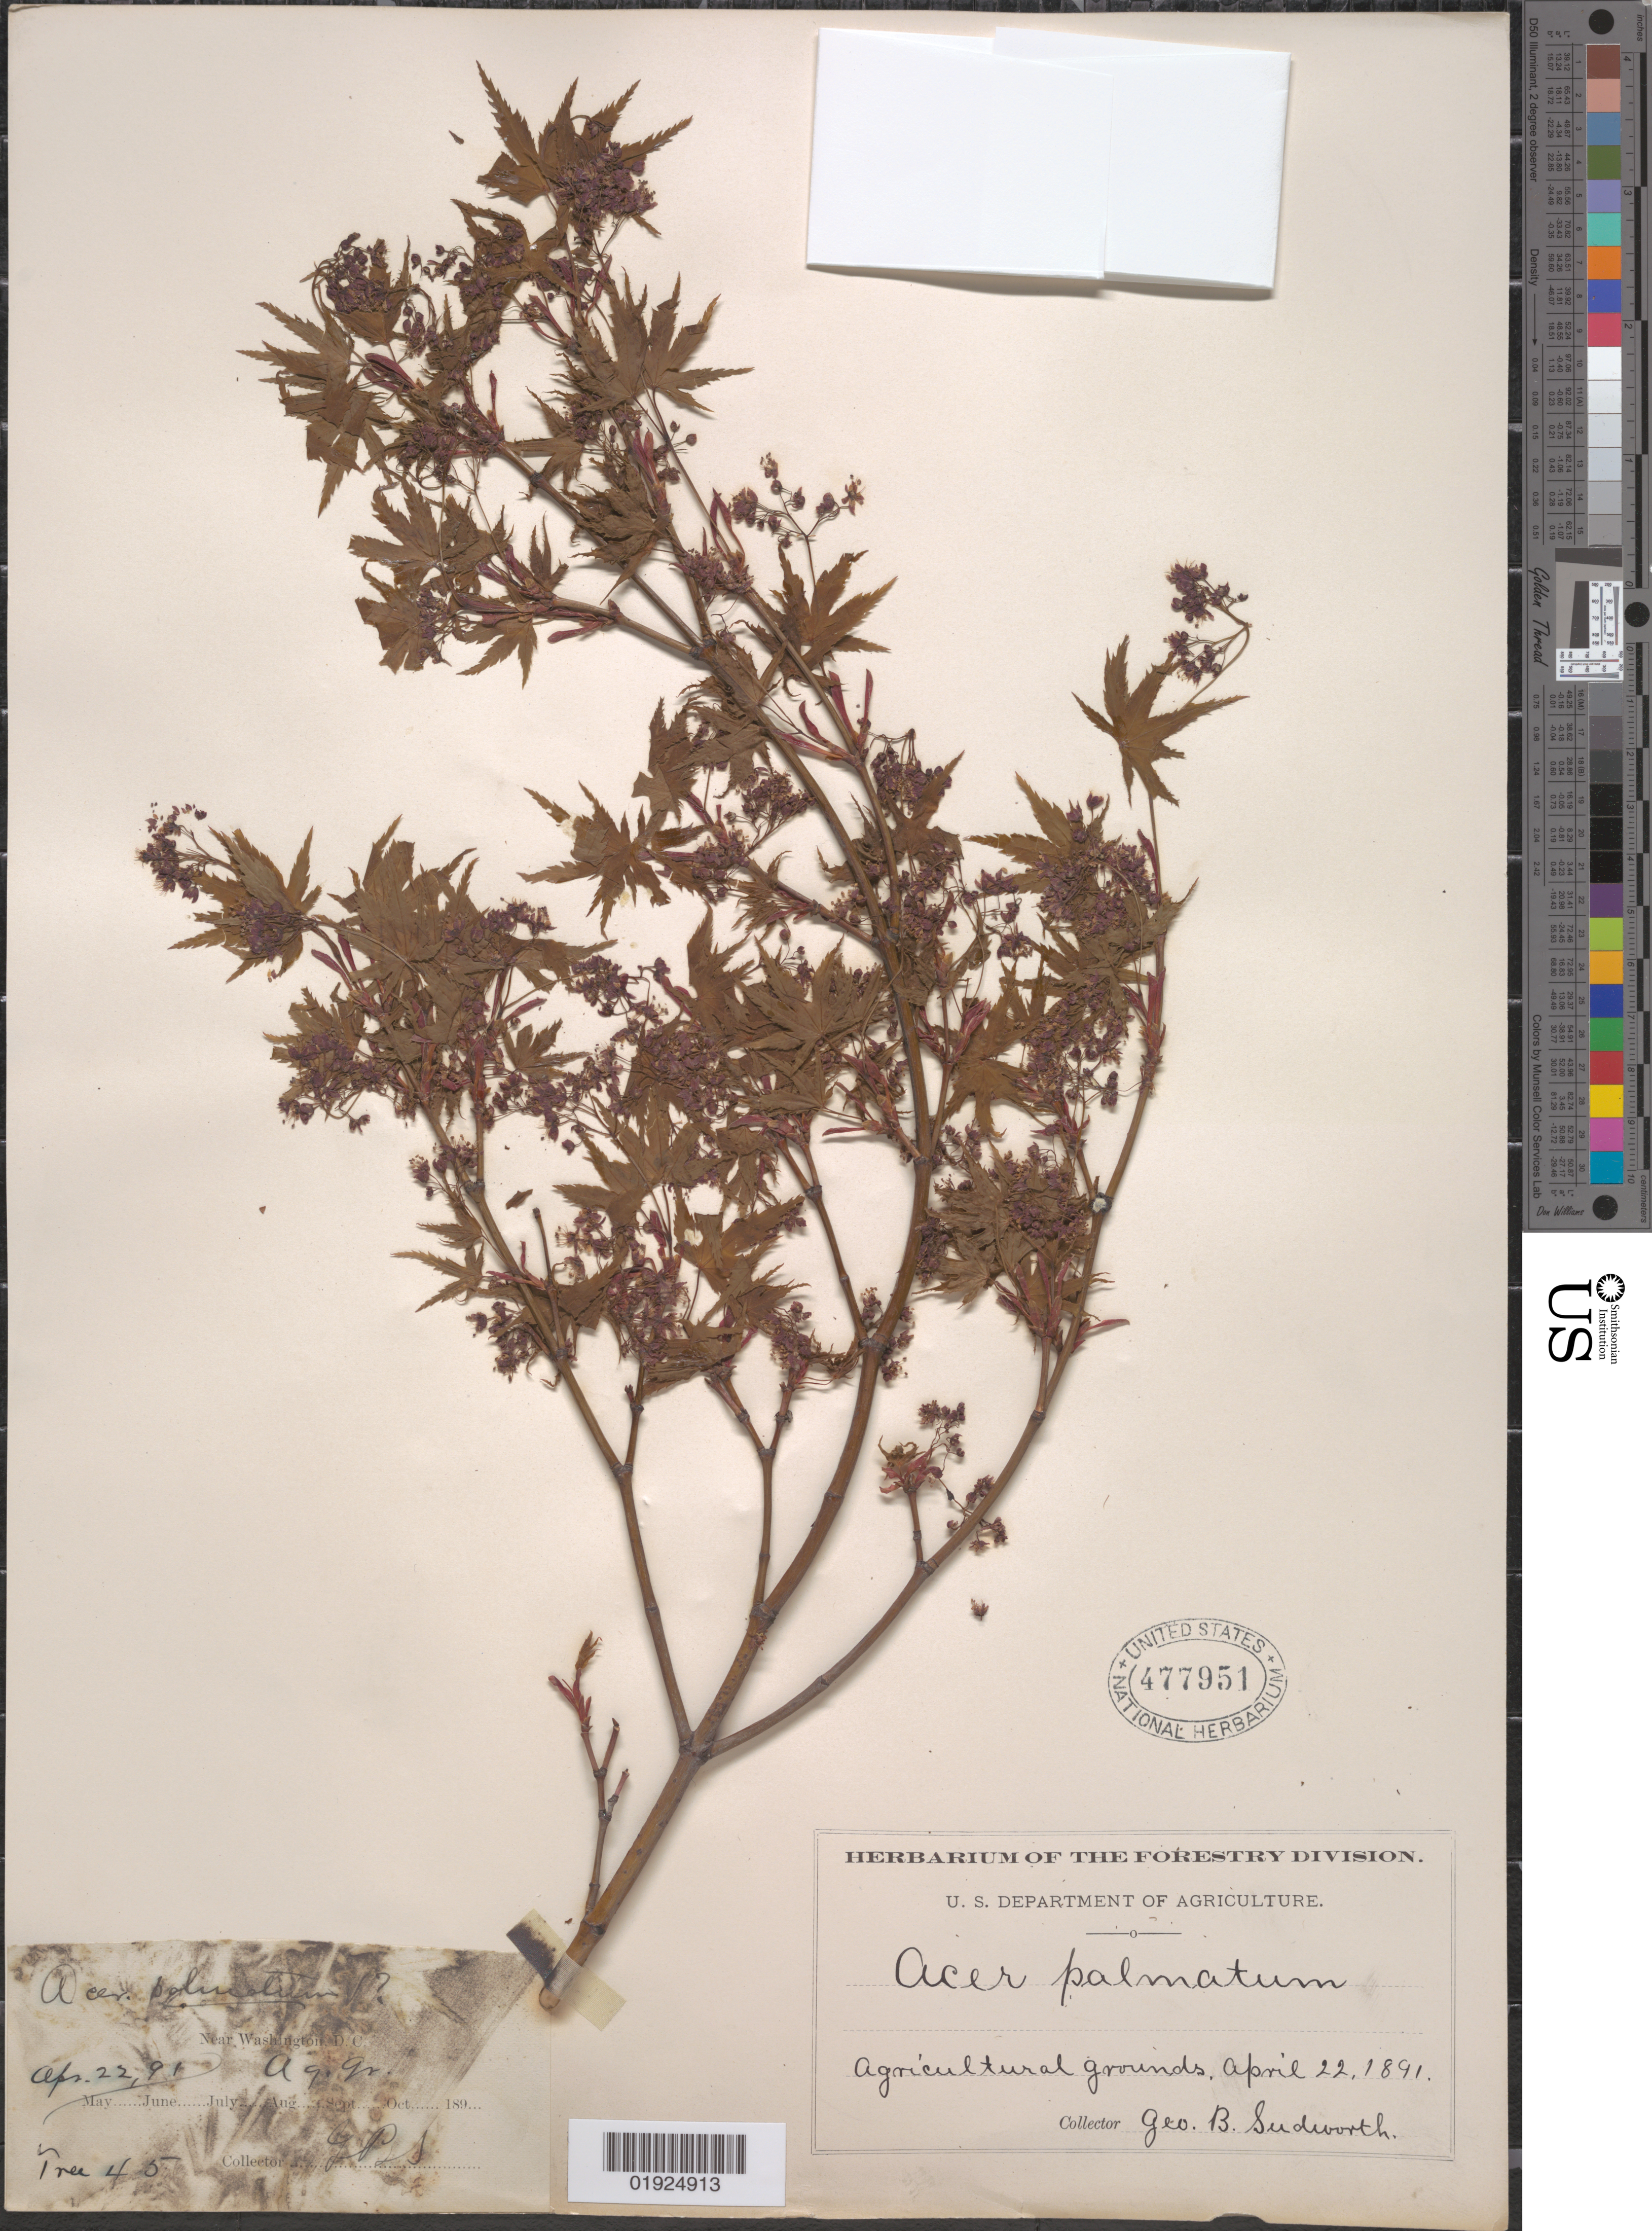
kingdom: Plantae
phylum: Tracheophyta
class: Magnoliopsida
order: Sapindales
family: Sapindaceae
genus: Acer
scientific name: Acer palmatum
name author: Thunb.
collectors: G. B. Sudworth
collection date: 1891-04-22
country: United States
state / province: District of Columbia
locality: Agricultural grounds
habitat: Agricultural grounds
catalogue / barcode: US 477951